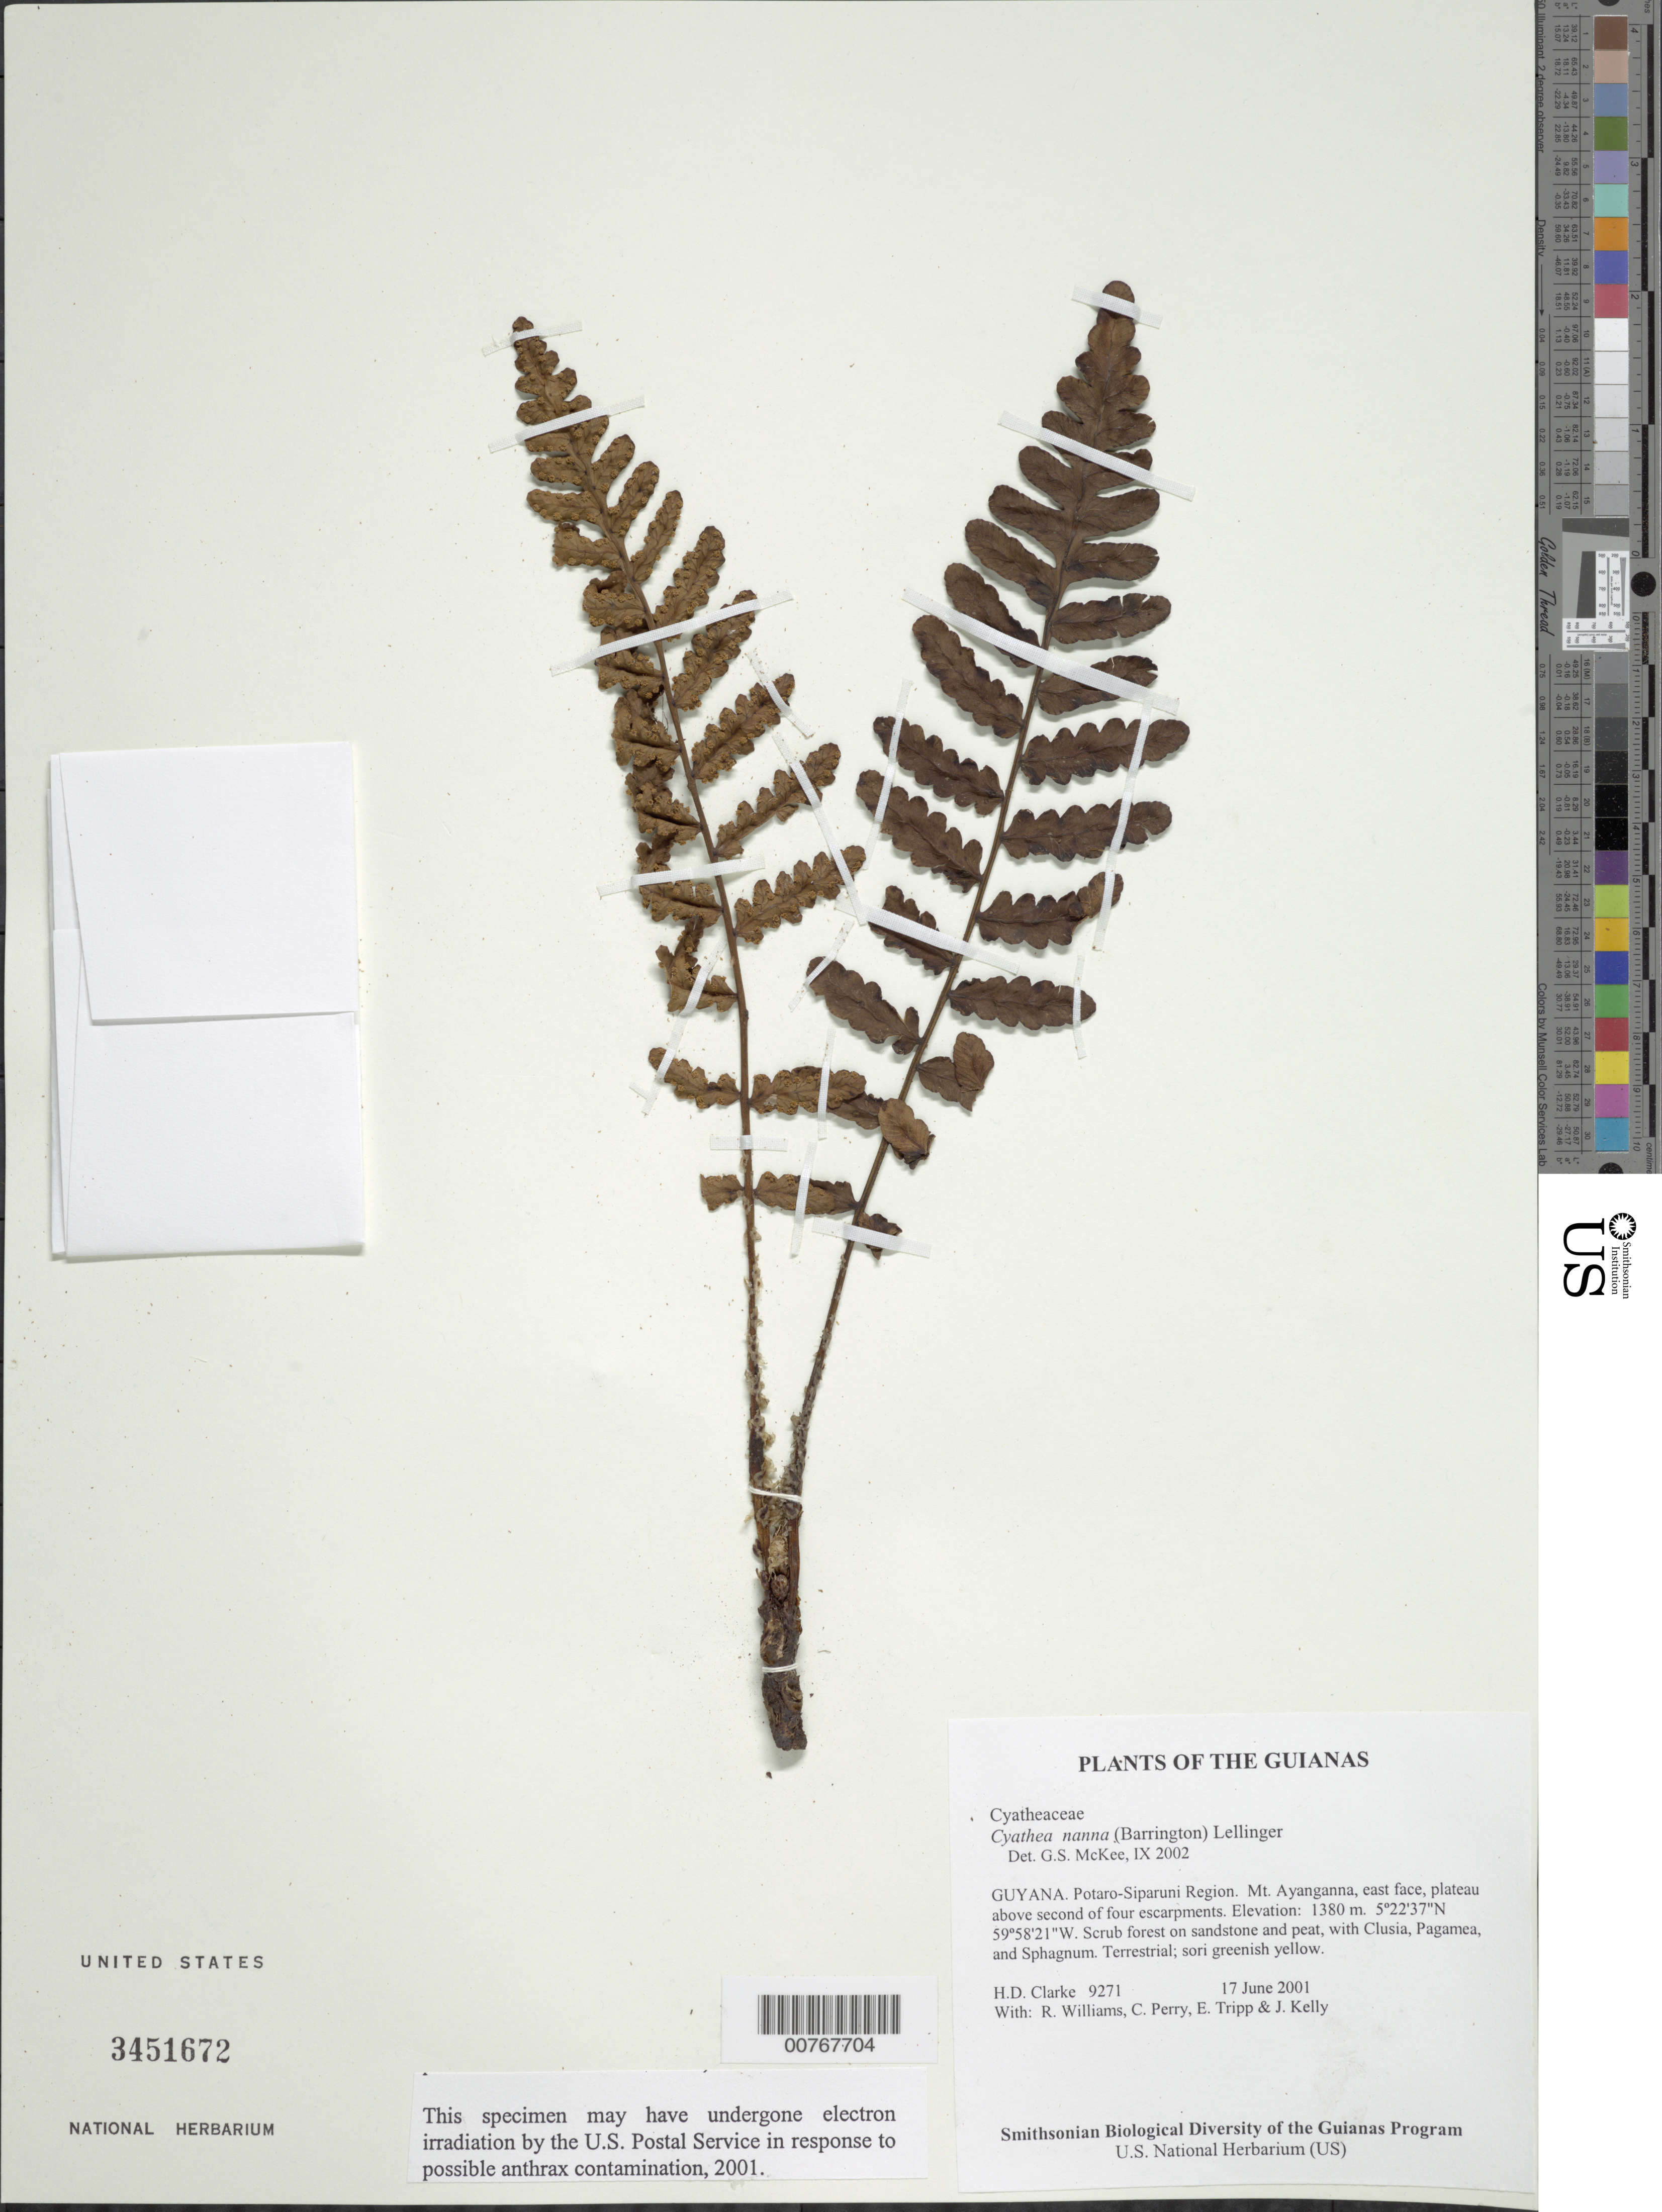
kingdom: Plantae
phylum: Tracheophyta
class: Polypodiopsida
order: Cyatheales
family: Cyatheaceae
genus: Cyathea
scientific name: Cyathea nanna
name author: (Barrington) Lellinger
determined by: McKee, G. S., (US), NMNH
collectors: H. D. Clarke, R. Williams, C. Perry, E. Tripp & J. Kelly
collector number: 9271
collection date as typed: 17 June 2001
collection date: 2001-06-17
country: Guyana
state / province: Potaro-Siparuni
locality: Mt. Ayanganna, east face, plateau above second of four escarpments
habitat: Scrub forest on sandstone and peat, with Clusia, Pagamea, and Sphagnum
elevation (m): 1380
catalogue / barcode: US 3451672